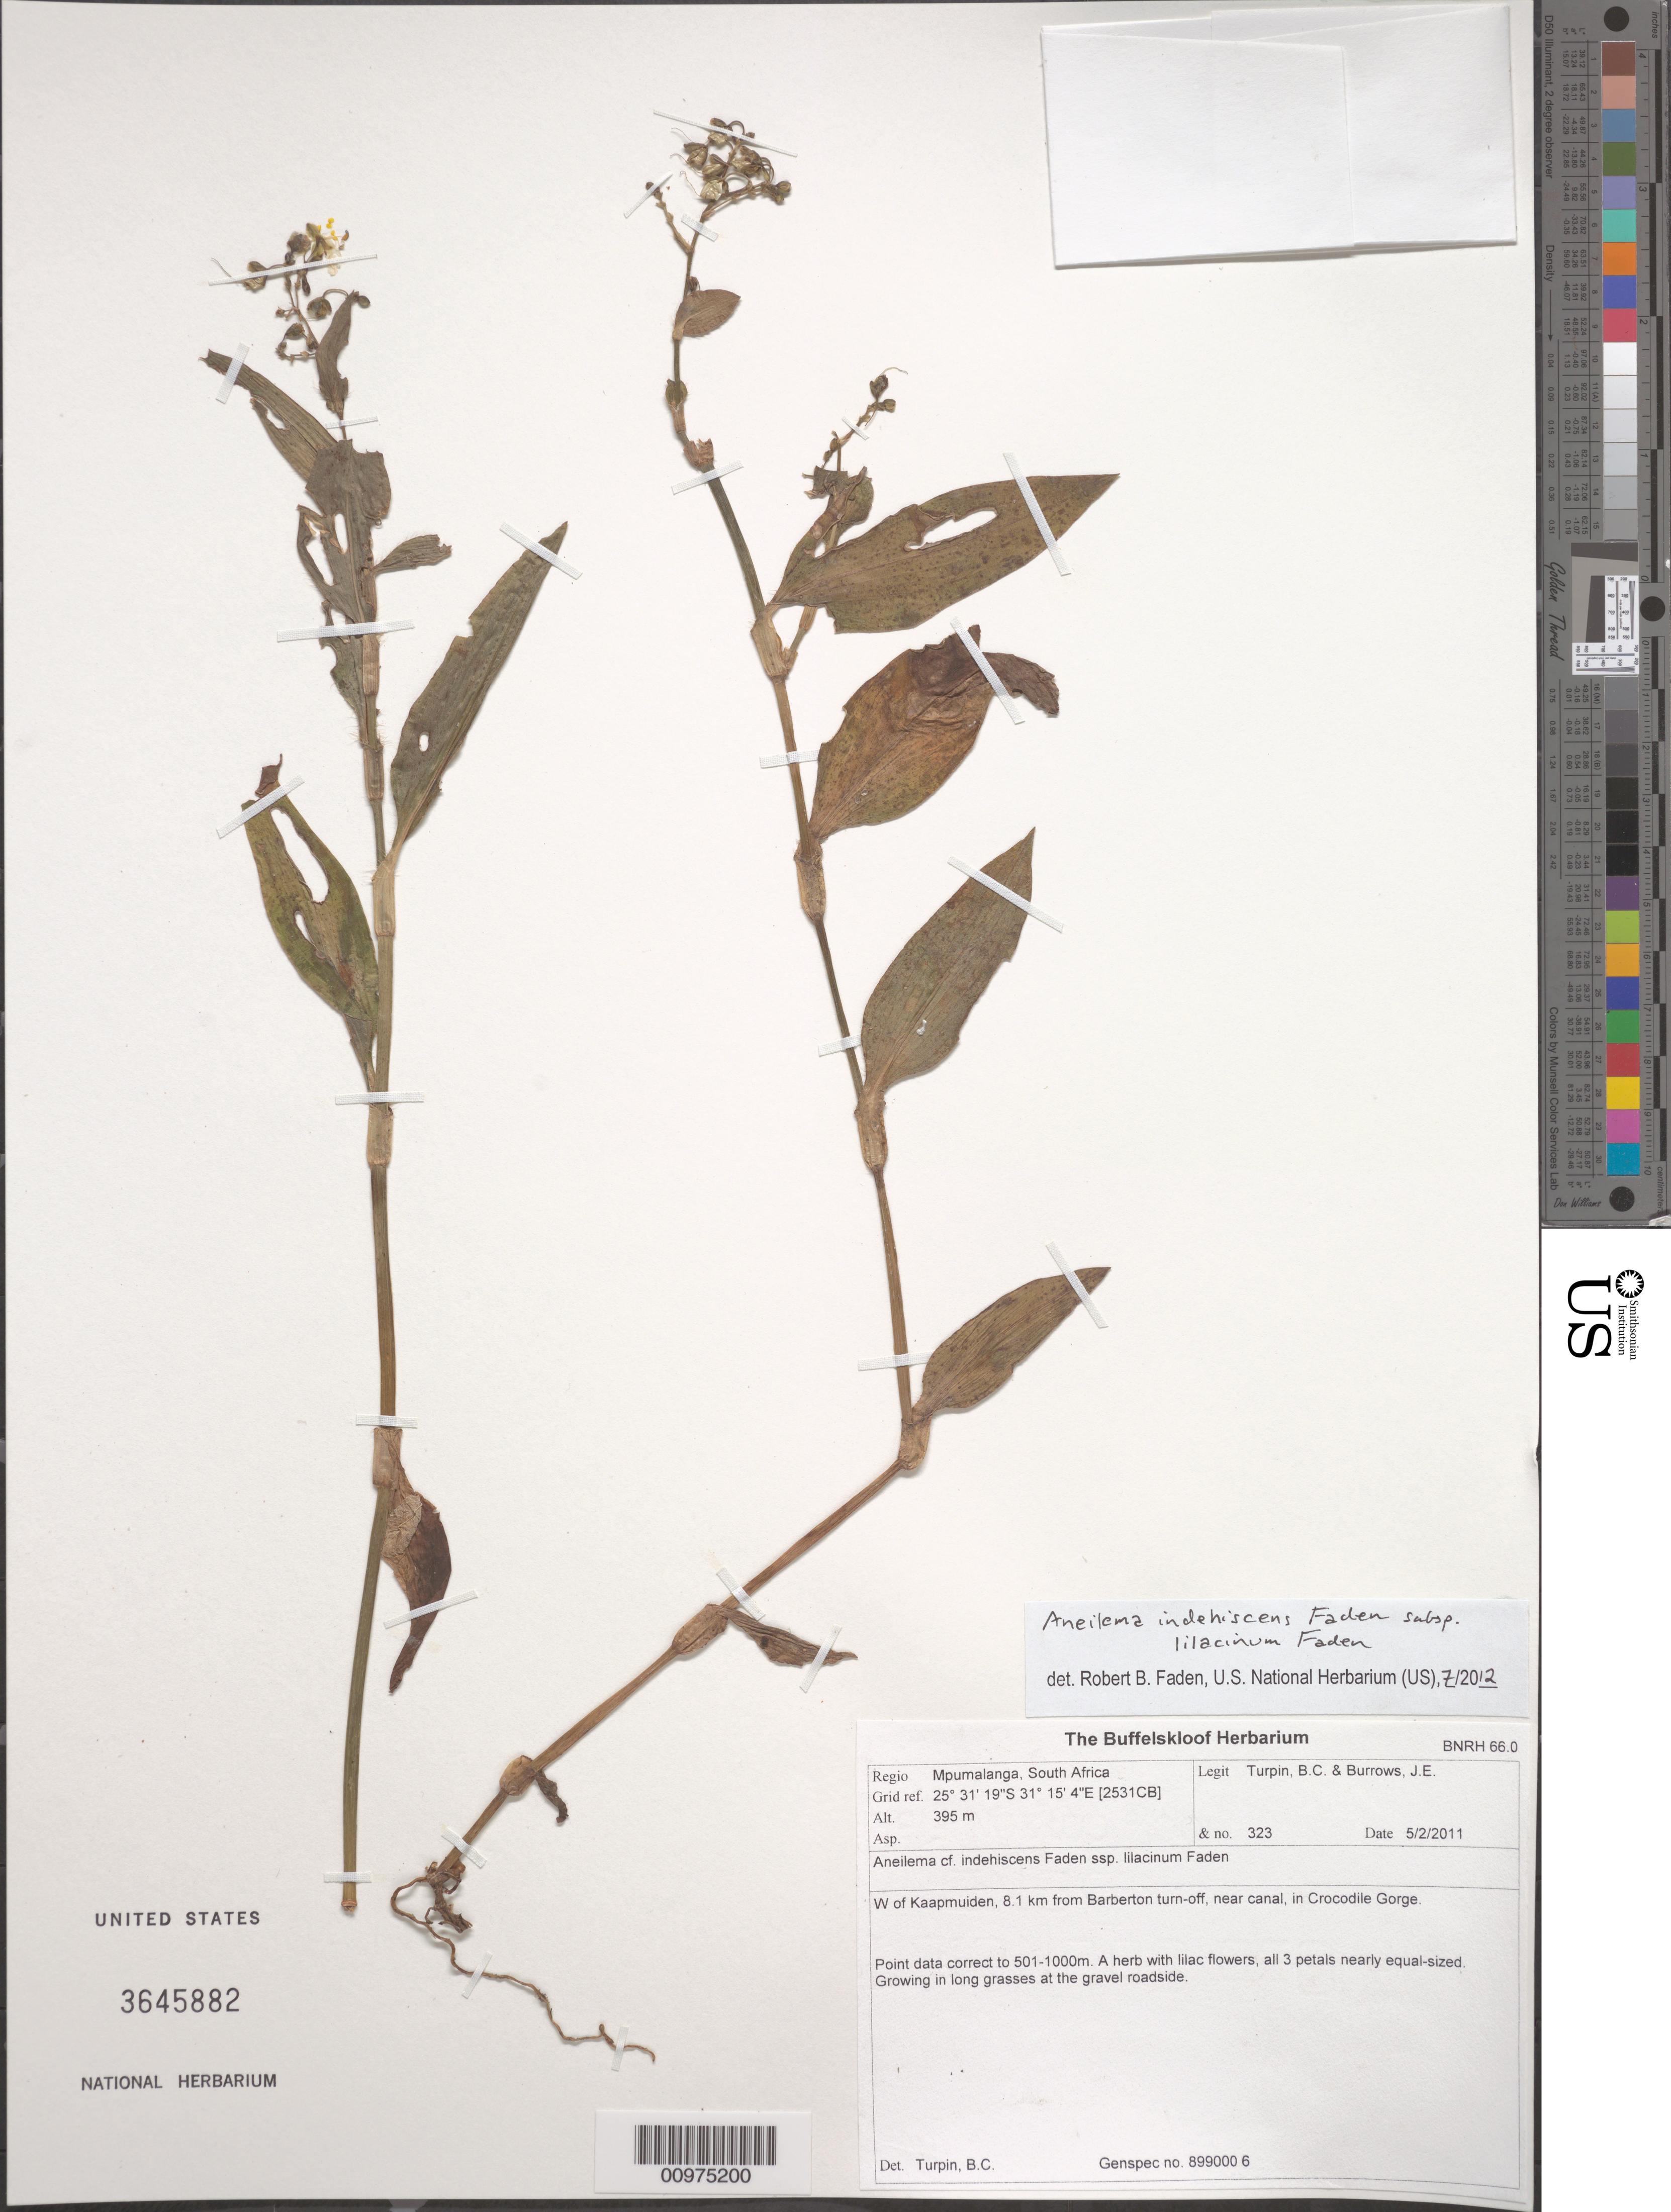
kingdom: Plantae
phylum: Tracheophyta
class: Liliopsida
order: Commelinales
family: Commelinaceae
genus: Aneilema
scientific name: Aneilema indehiscens subsp. lilacinum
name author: Faden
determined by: Faden, Robert B., (US), Smithsonian Institution - National Museum of Natural History (UNITED STATES)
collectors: B. C. Turpin & J. Burrows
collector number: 323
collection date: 2011-02-05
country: South Africa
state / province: Mpumalanga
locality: W of Kaapmuiden, 8.1 km from Barberton turn-off, near canal, in Crocodile Gorge.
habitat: Growing in long grasses at the gravel roadside.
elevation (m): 395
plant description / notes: Point data correct to 501-1000 m. Genspec no. 896000 6. 2531CB. BNRH 66.0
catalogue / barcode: US 3645882